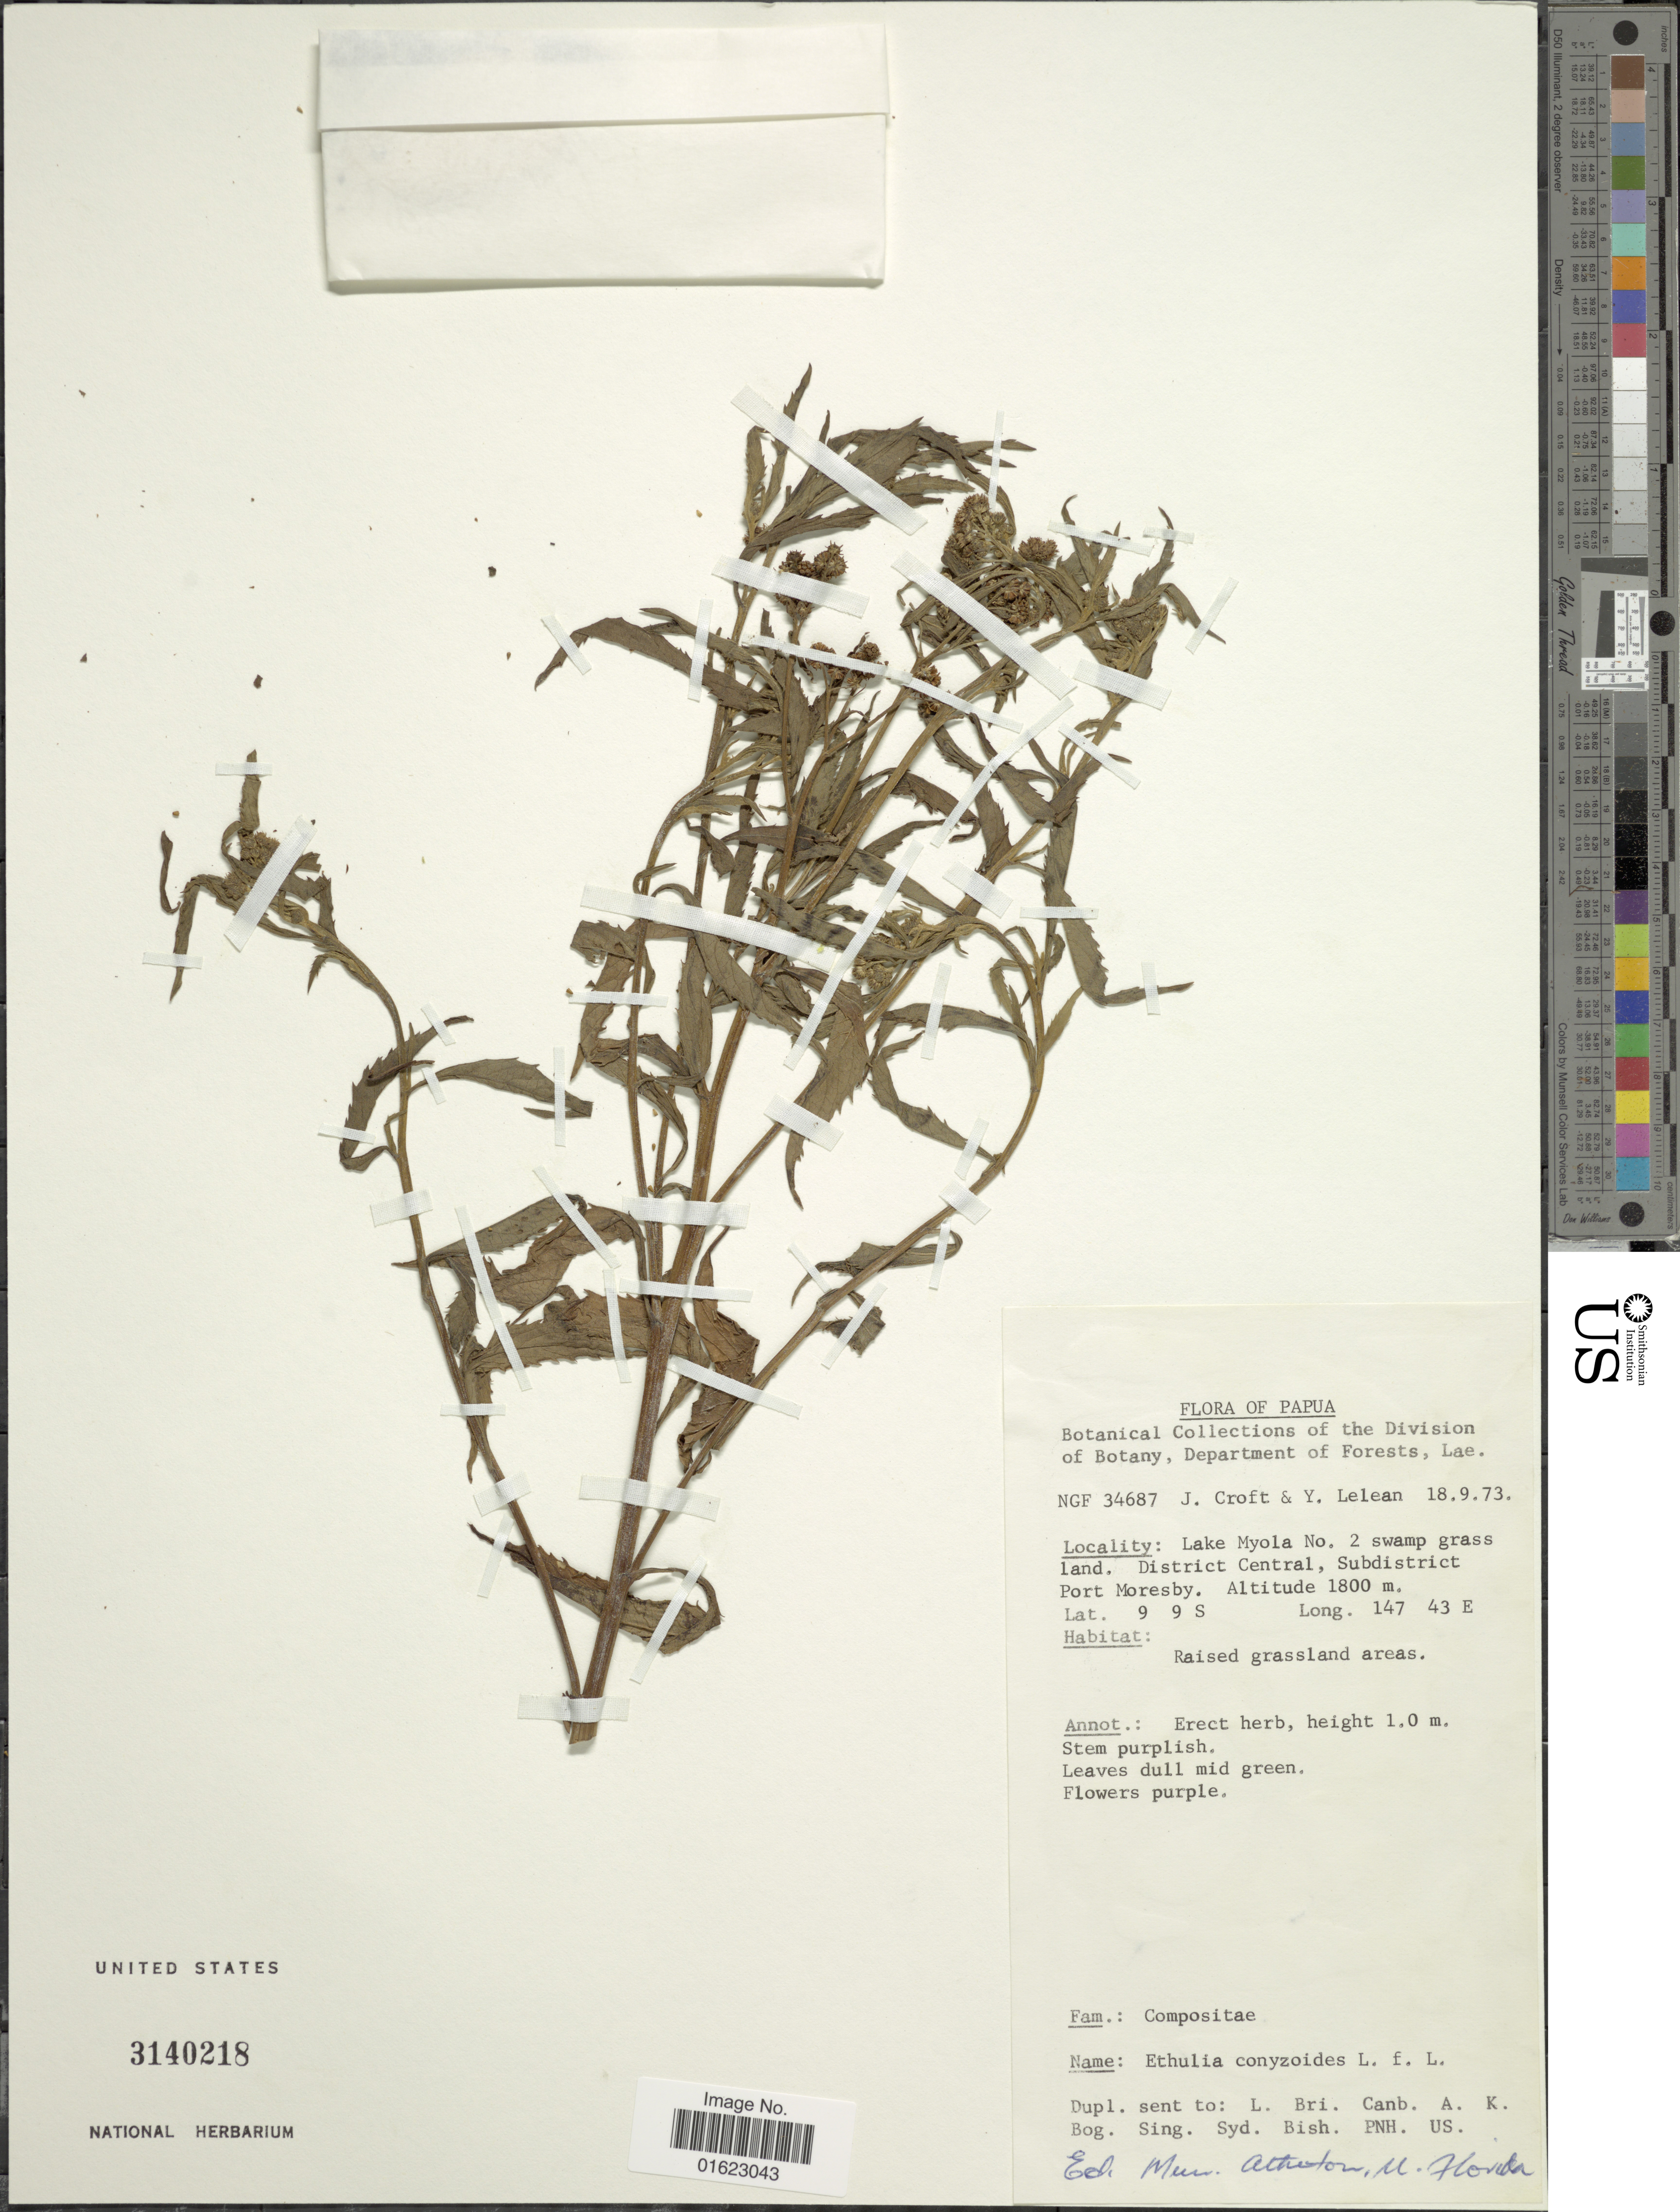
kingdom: Plantae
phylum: Tracheophyta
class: Magnoliopsida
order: Asterales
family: Asteraceae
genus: Ethulia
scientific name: Ethulia luzonica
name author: M.G. Gilbert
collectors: J. Croft & Y. Lelean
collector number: NGF34687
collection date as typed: Transcribed d/m/y: 18/9/73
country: Papua New Guinea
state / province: Central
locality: Papua. Lake Myola No. 2 swamp grass land.District Central, Subdistrict Port Moresby.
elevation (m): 1800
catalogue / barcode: US 3140218